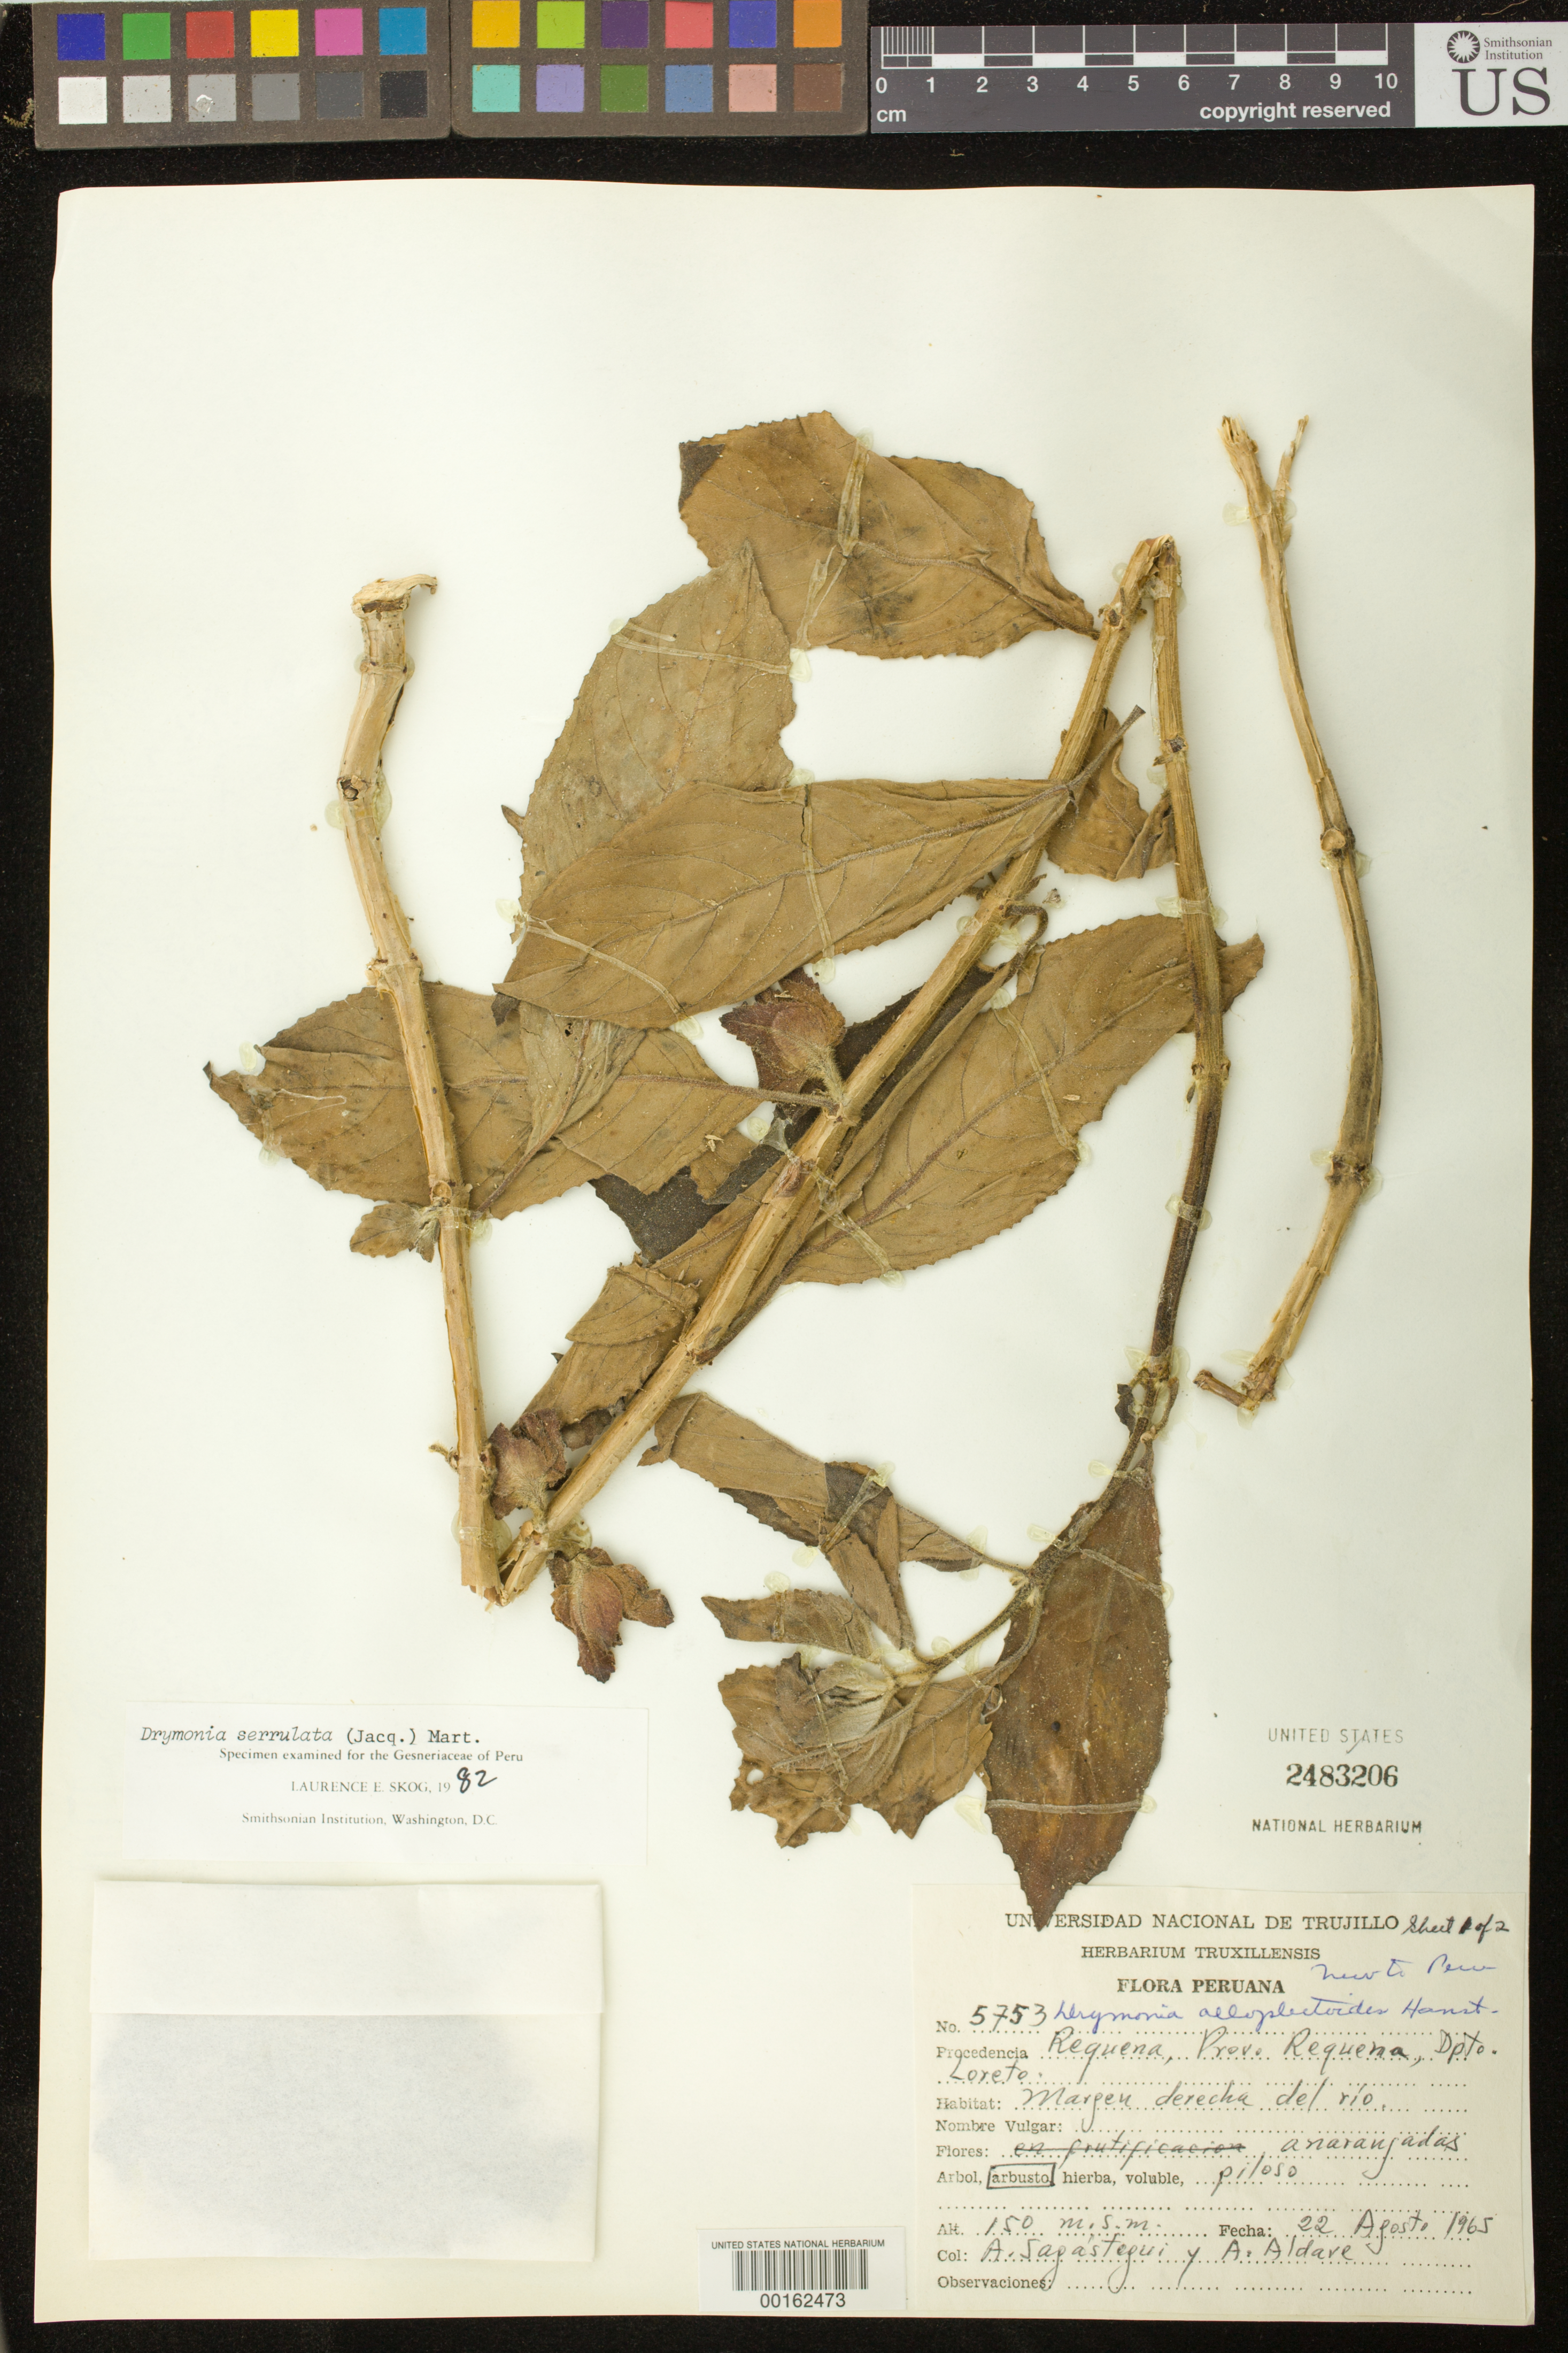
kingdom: Plantae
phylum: Tracheophyta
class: Magnoliopsida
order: Lamiales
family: Gesneriaceae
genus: Drymonia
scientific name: Drymonia serrulata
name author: (Jacq.) Mart.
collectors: A. Sagástegui A. & A. Aldave Pajares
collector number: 5753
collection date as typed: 22 Aug 1965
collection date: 1965-08-22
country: Peru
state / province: Loreto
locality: Prov. Requena; Procedencia Requena, right hand bank of river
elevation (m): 150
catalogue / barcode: US 2483206